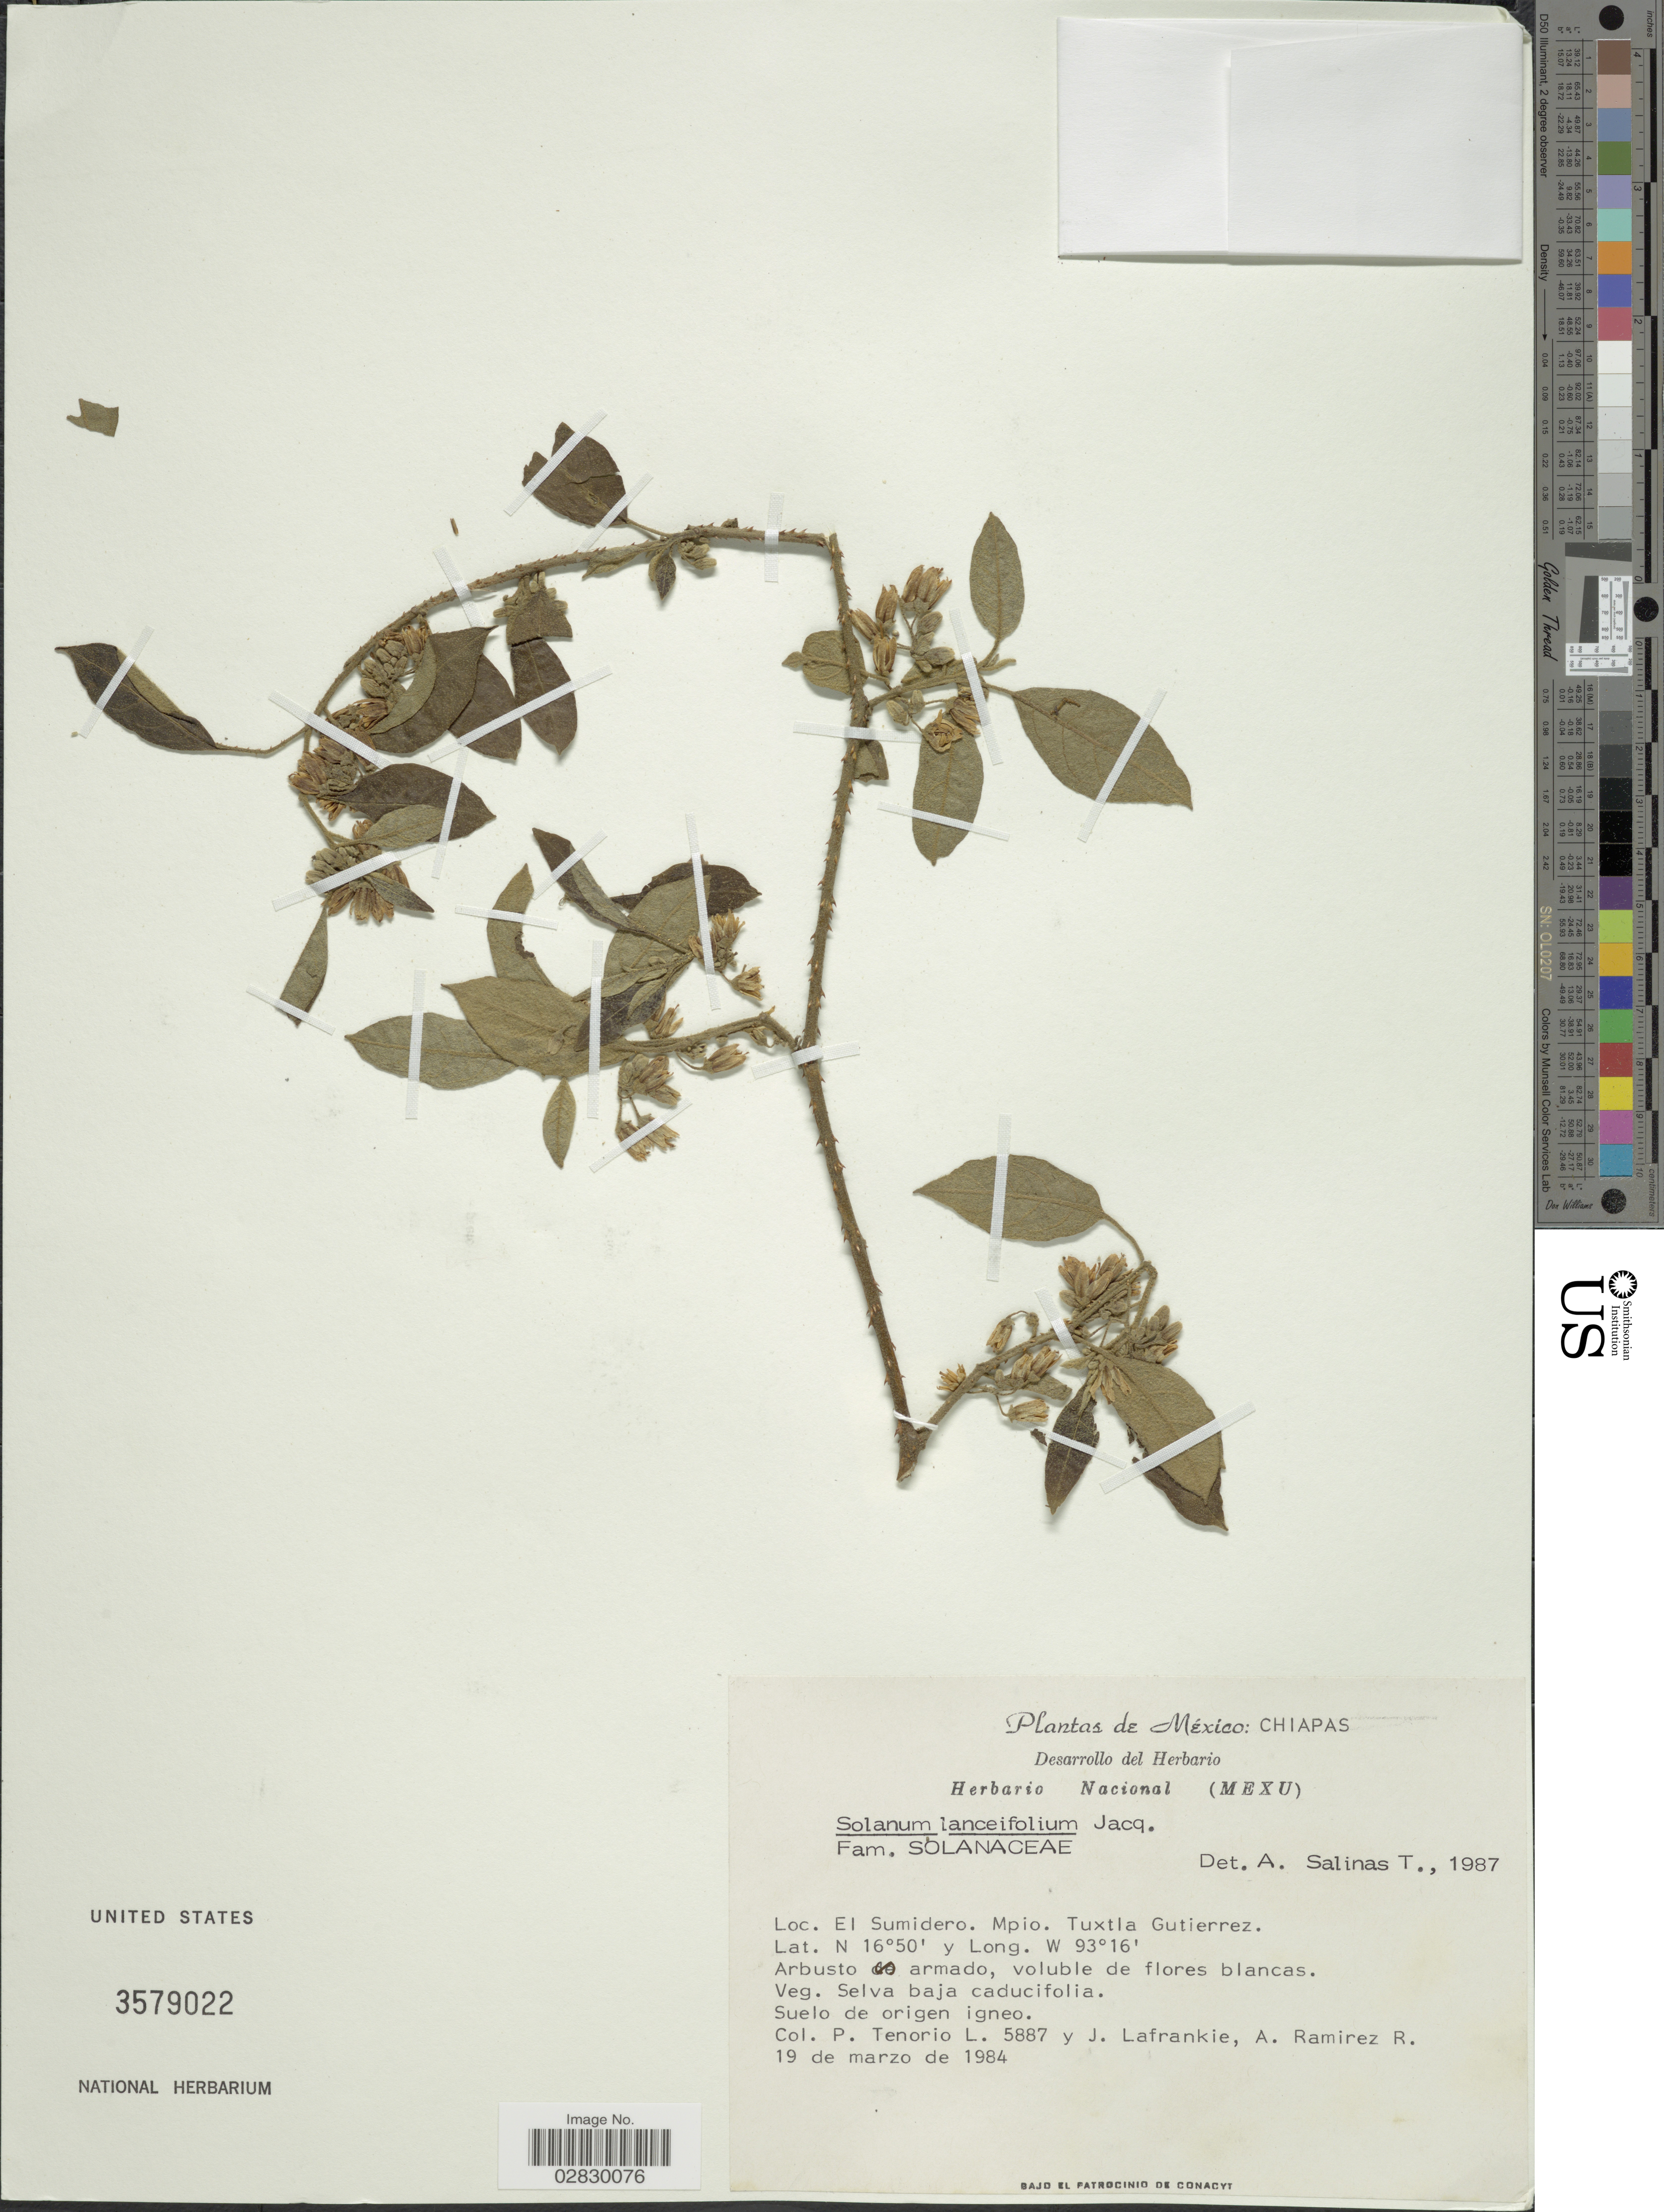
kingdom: Plantae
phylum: Tracheophyta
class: Magnoliopsida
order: Solanales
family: Solanaceae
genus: Solanum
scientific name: Solanum lanceifolium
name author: Jacq.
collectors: P. Tenorio L., J. V. LaFrankie & A. Ramirez R.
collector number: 5887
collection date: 1984-03-19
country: Mexico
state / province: Chiapas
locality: El Sumidero. Mpio. Tuxtla Gutierrez.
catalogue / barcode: US 3579022